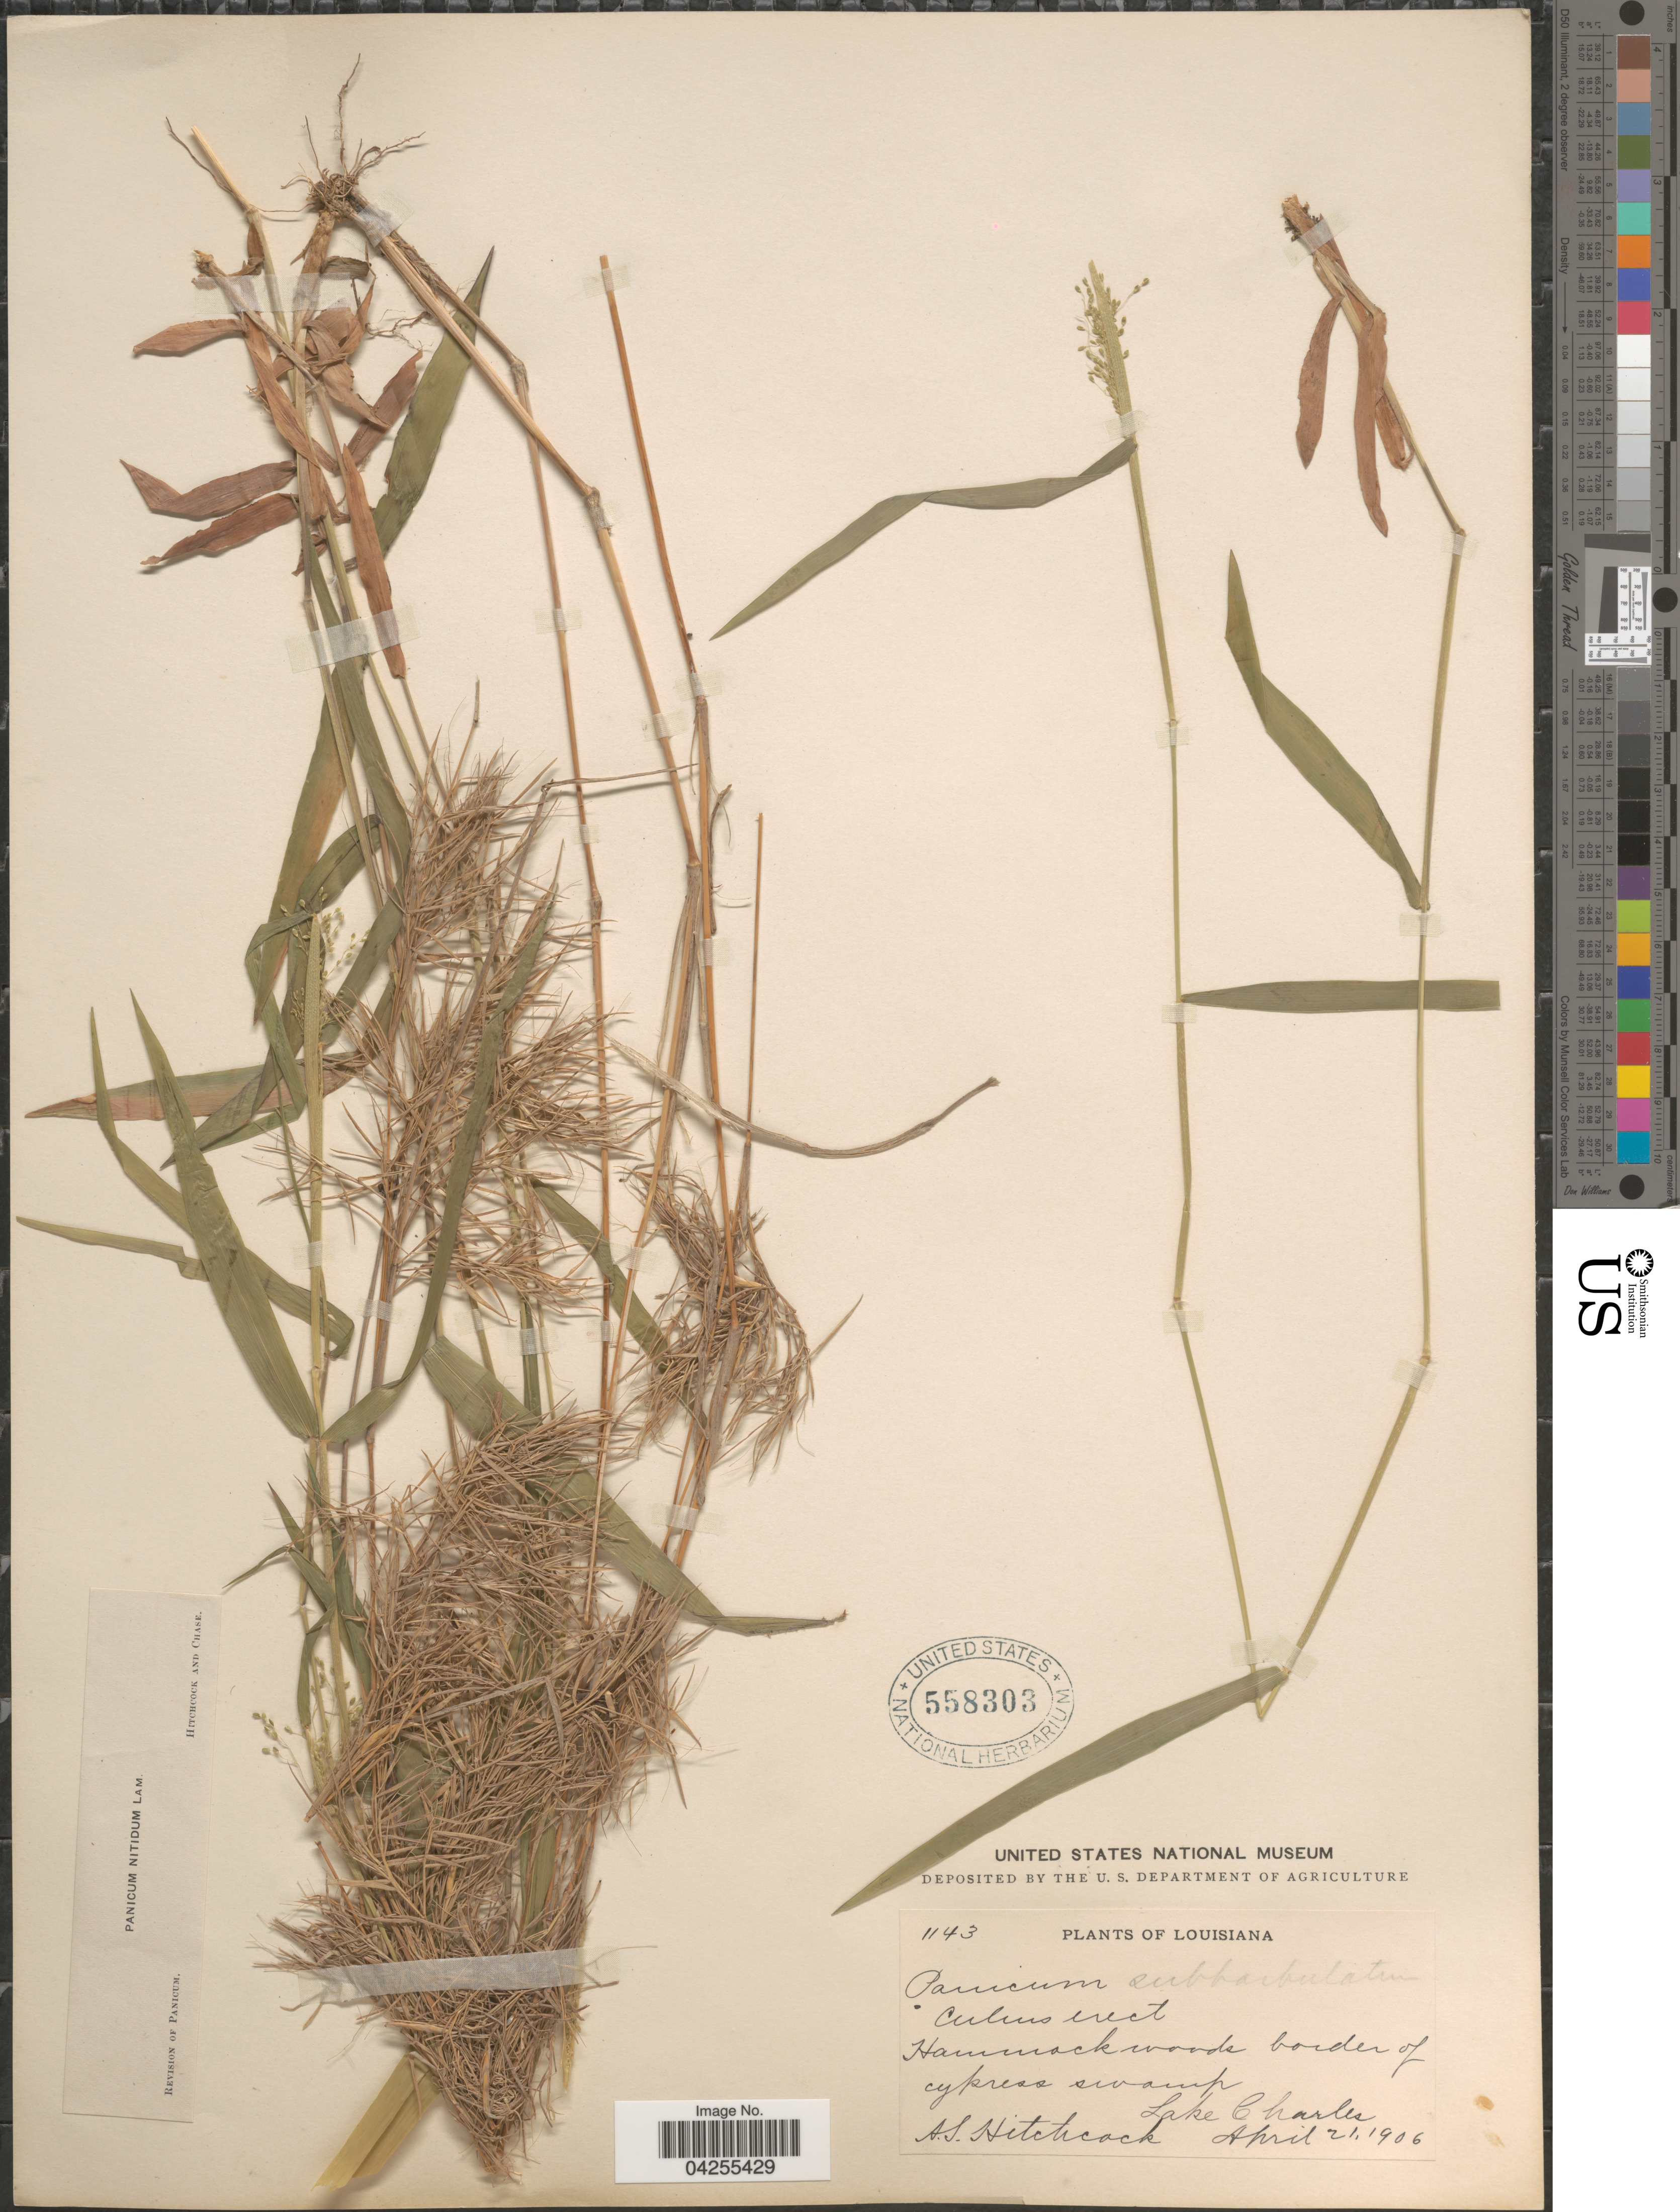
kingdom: Plantae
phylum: Tracheophyta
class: Liliopsida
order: Poales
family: Poaceae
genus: Dichanthelium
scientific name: Dichanthelium dichotomum var. dichotomum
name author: (L.) Gould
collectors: A. S. Hitchcock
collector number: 1143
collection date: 1906-04-21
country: United States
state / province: Louisiana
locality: Hammock woods border of cypress swamp. Lake Charles.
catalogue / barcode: US 558303